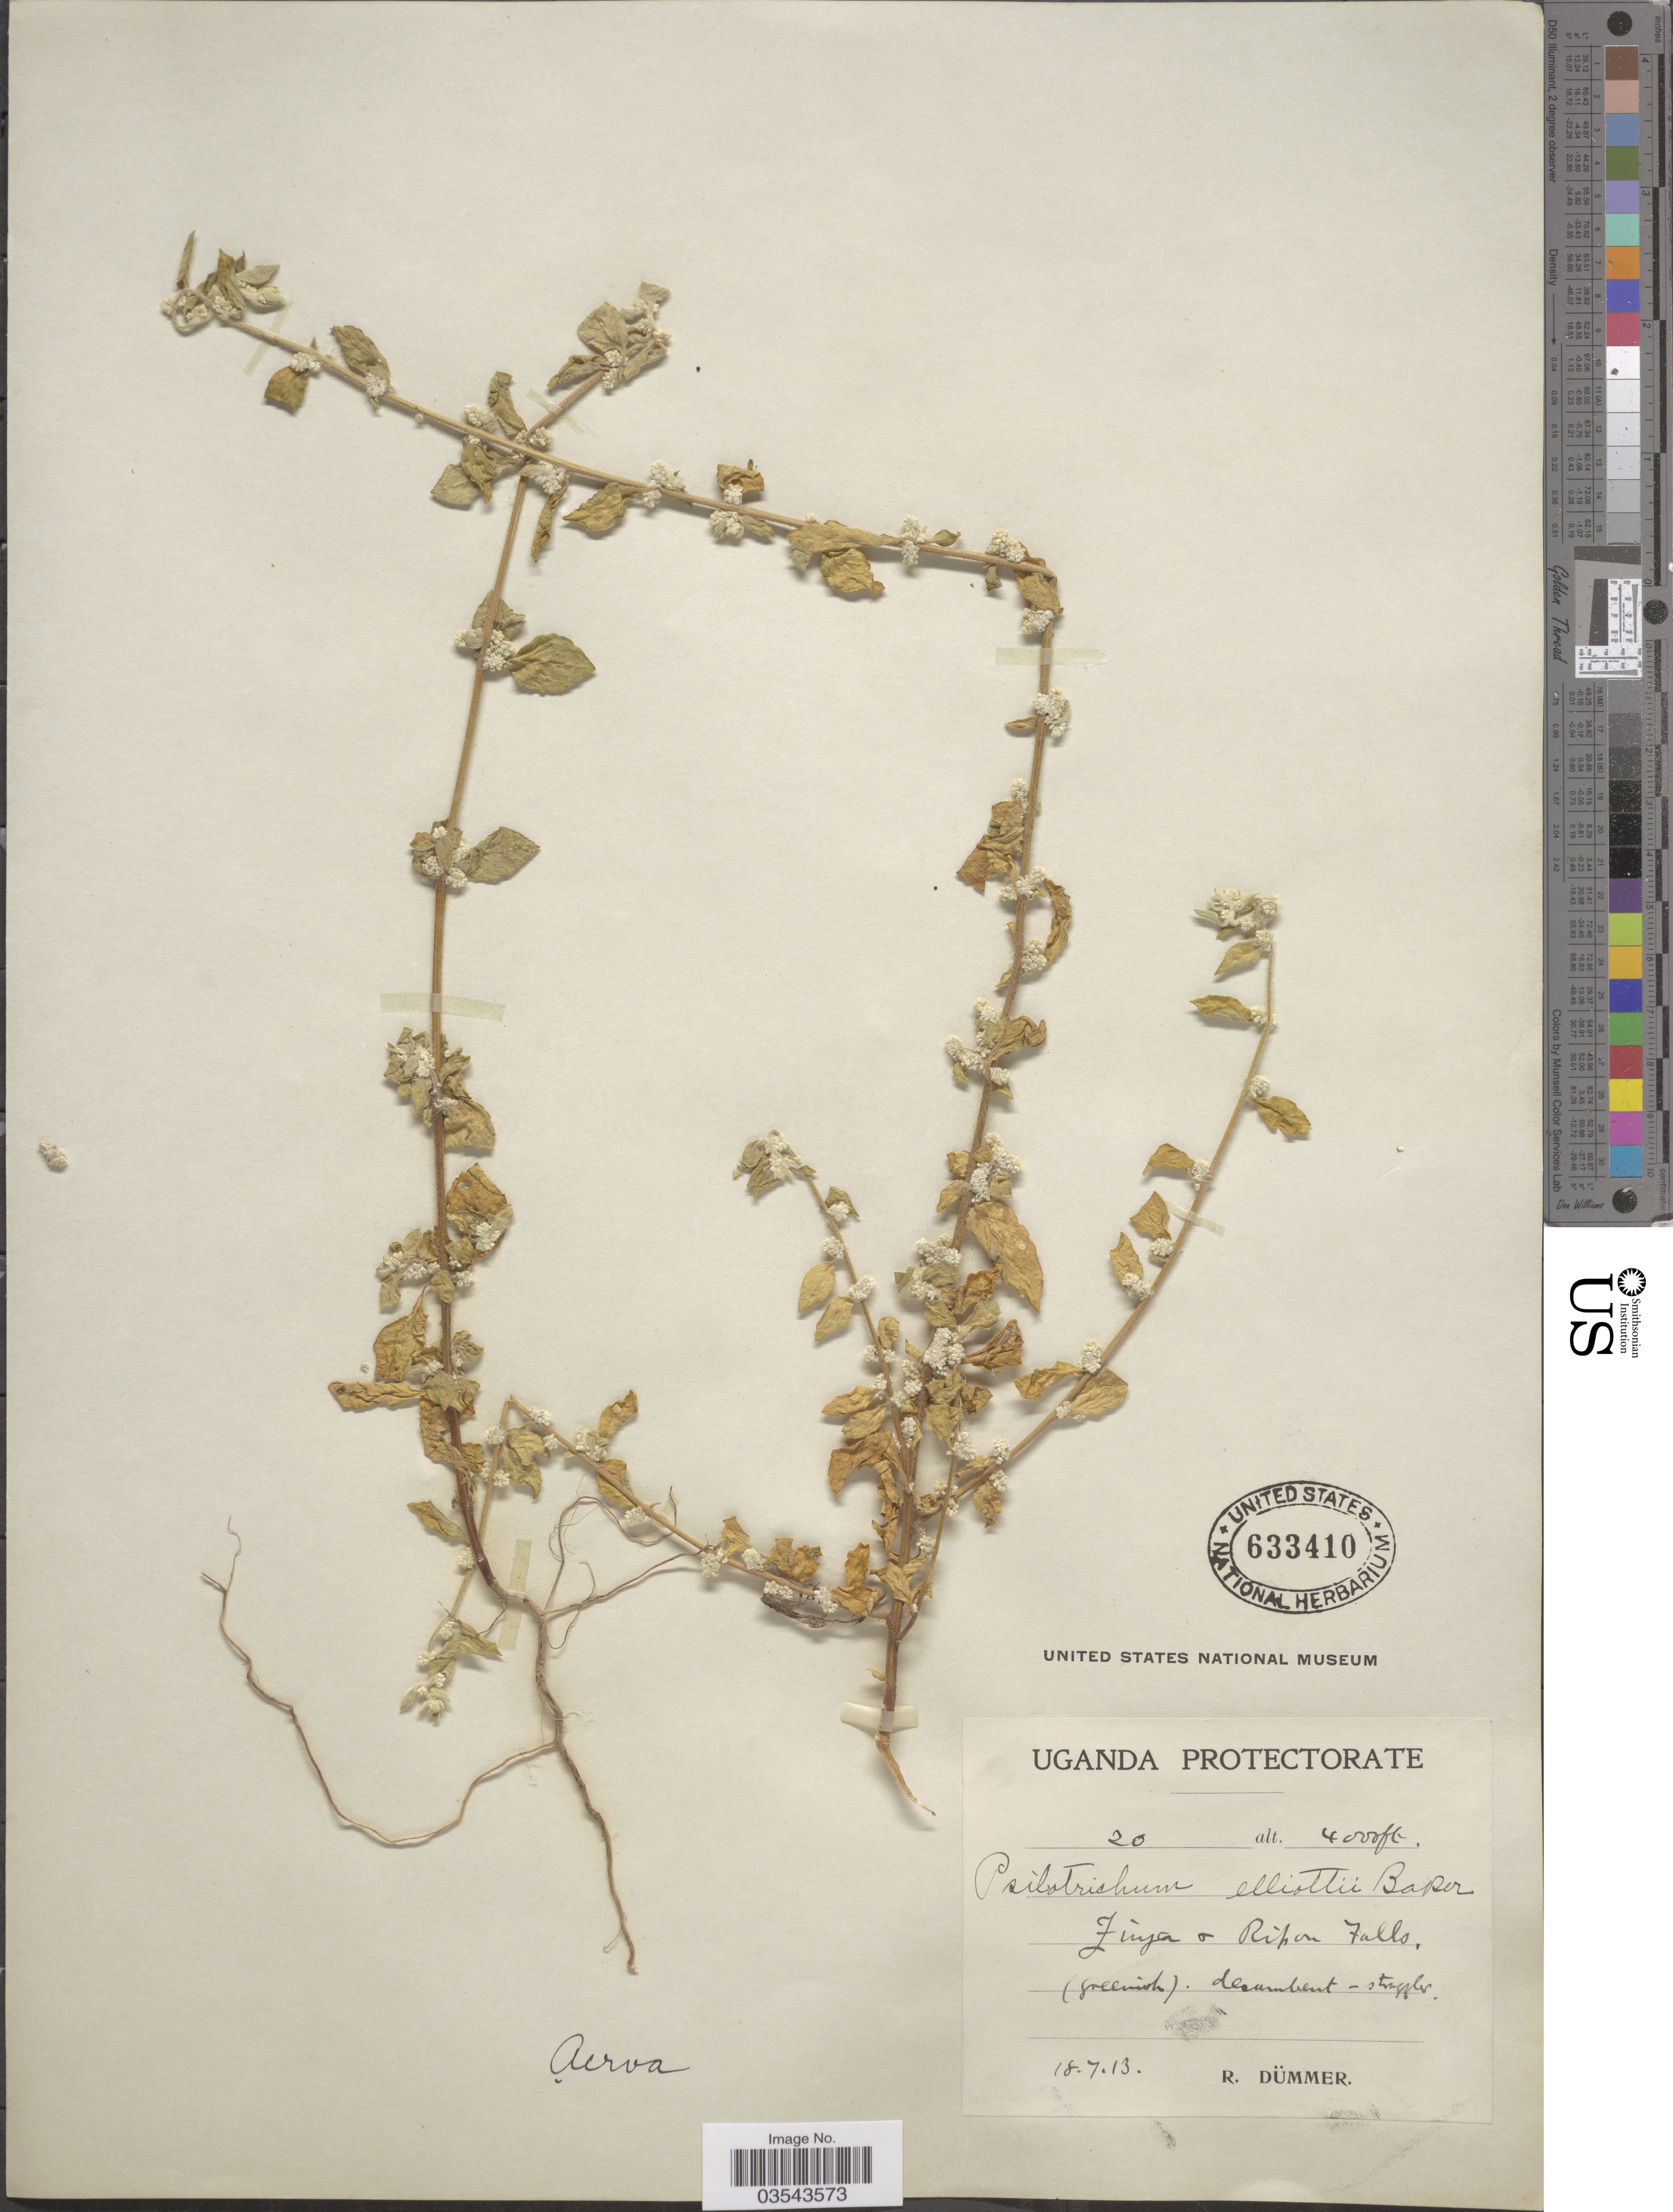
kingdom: Plantae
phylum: Tracheophyta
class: Magnoliopsida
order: Caryophyllales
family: Amaranthaceae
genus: Aerva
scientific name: Aerva sp.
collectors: R. A. Dümmer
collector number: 20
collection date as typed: Transcribed d/m/y: 18/7/13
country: Uganda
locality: Uganda Protectorate. Jinja & Ripon Falls.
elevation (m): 1219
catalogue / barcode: US 633410